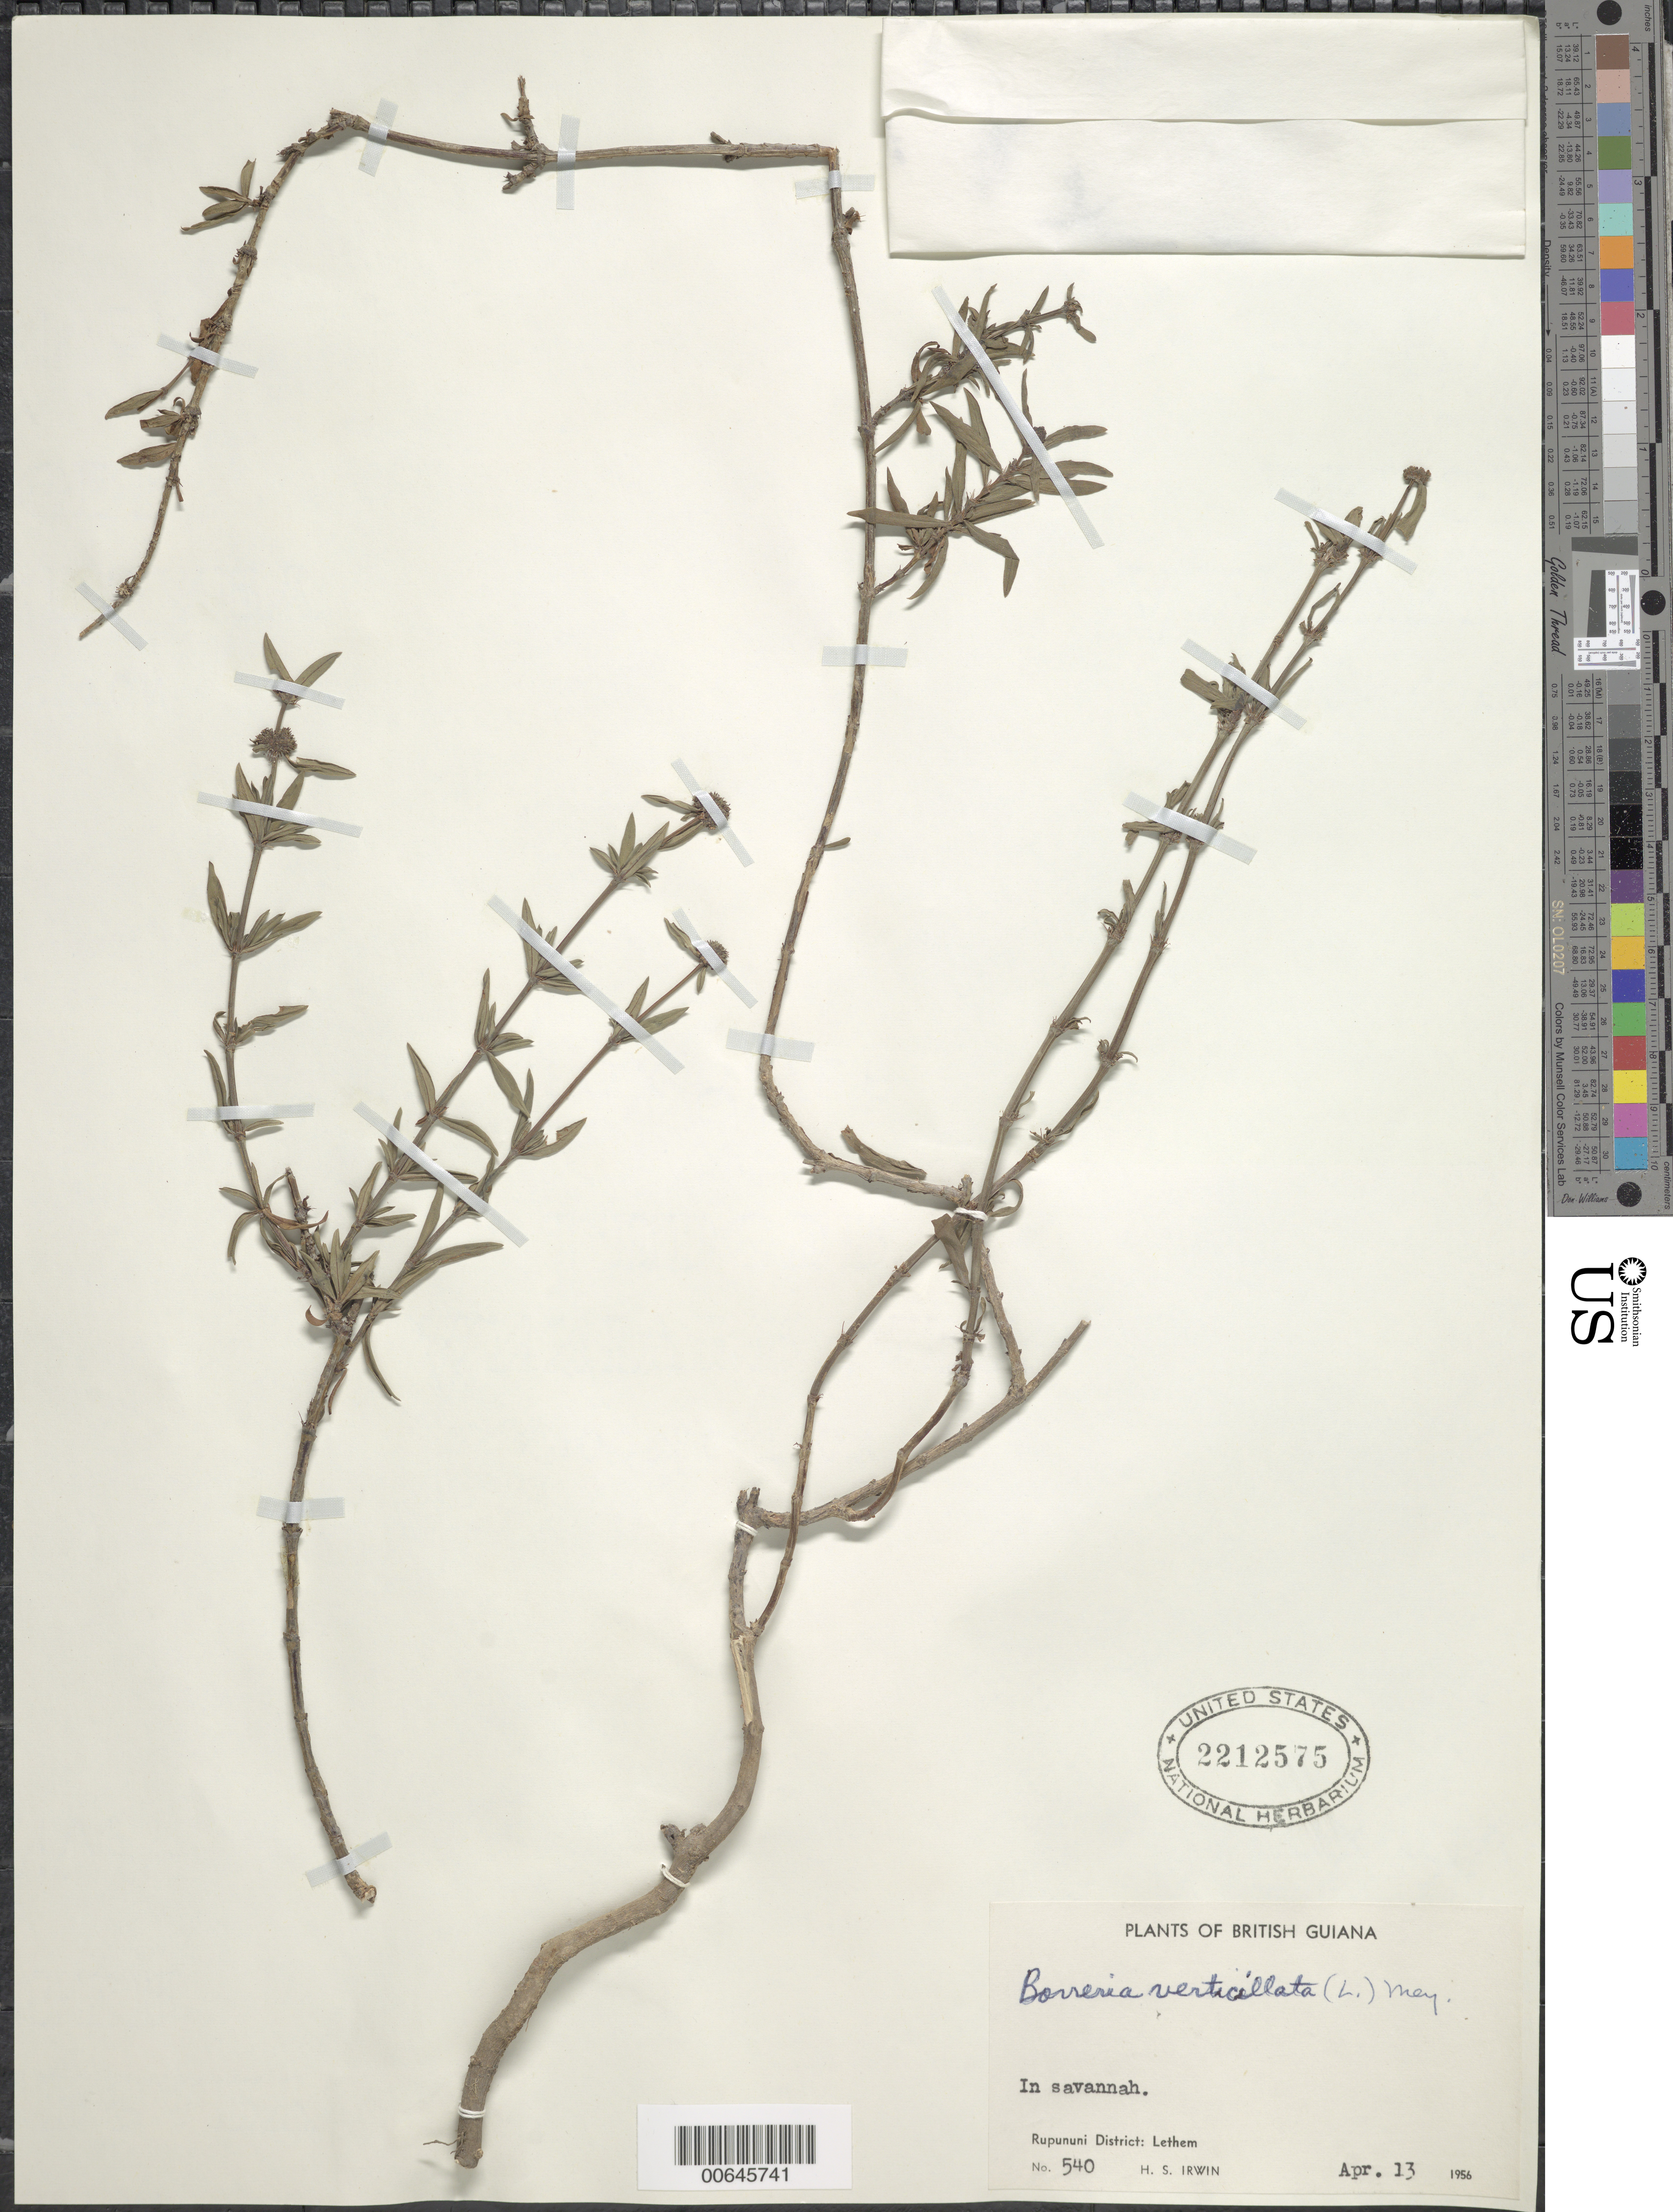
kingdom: Plantae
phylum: Tracheophyta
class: Magnoliopsida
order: Gentianales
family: Rubiaceae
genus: Borreria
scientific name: Borreria verticillata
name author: (L.) G. Mey.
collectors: H. Irwin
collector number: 540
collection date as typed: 13-Apr-56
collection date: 1956-04-13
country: Guyana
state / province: U. Takutu-U. Essequibo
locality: Lethem, Rupununi Dist.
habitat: Savanna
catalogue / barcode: US 2212575